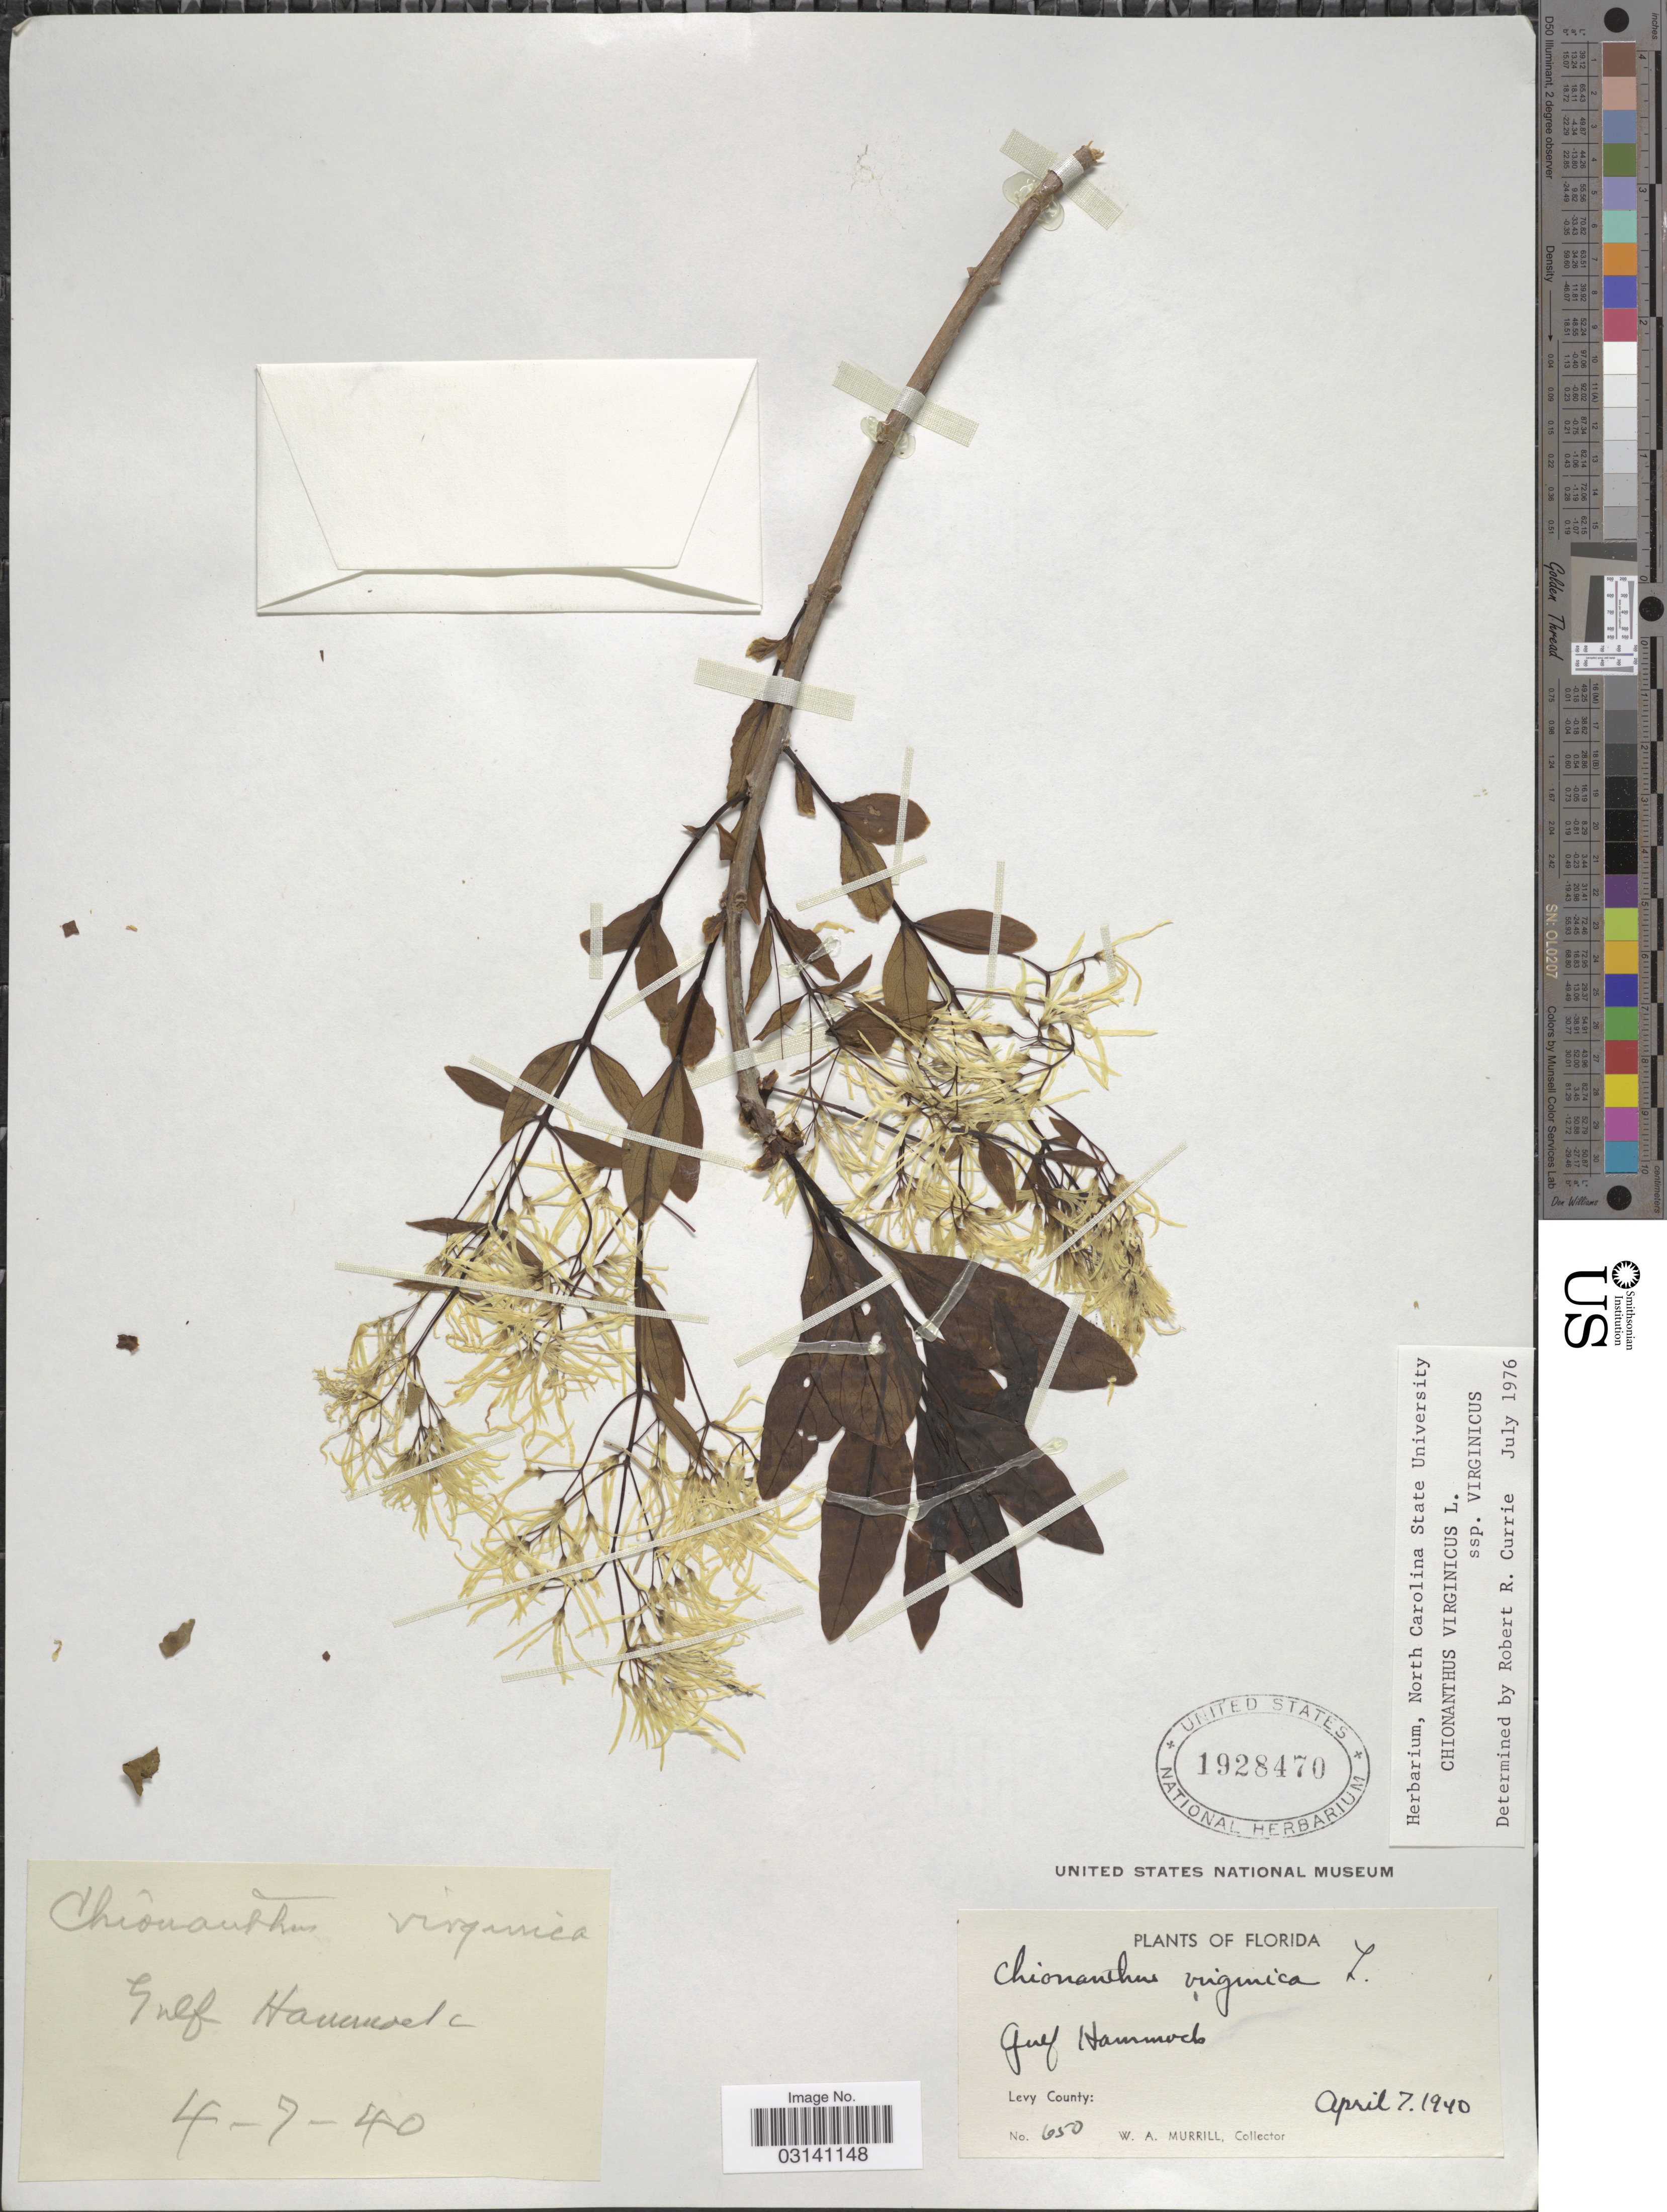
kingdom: Plantae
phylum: Tracheophyta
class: Magnoliopsida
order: Lamiales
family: Oleaceae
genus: Chionanthus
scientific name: Chionanthus virginicus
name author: L.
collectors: W. A. Murrill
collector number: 650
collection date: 1940-04-07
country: United States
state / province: Florida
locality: Gulf Hammock. Levy County.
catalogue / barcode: US 1928470